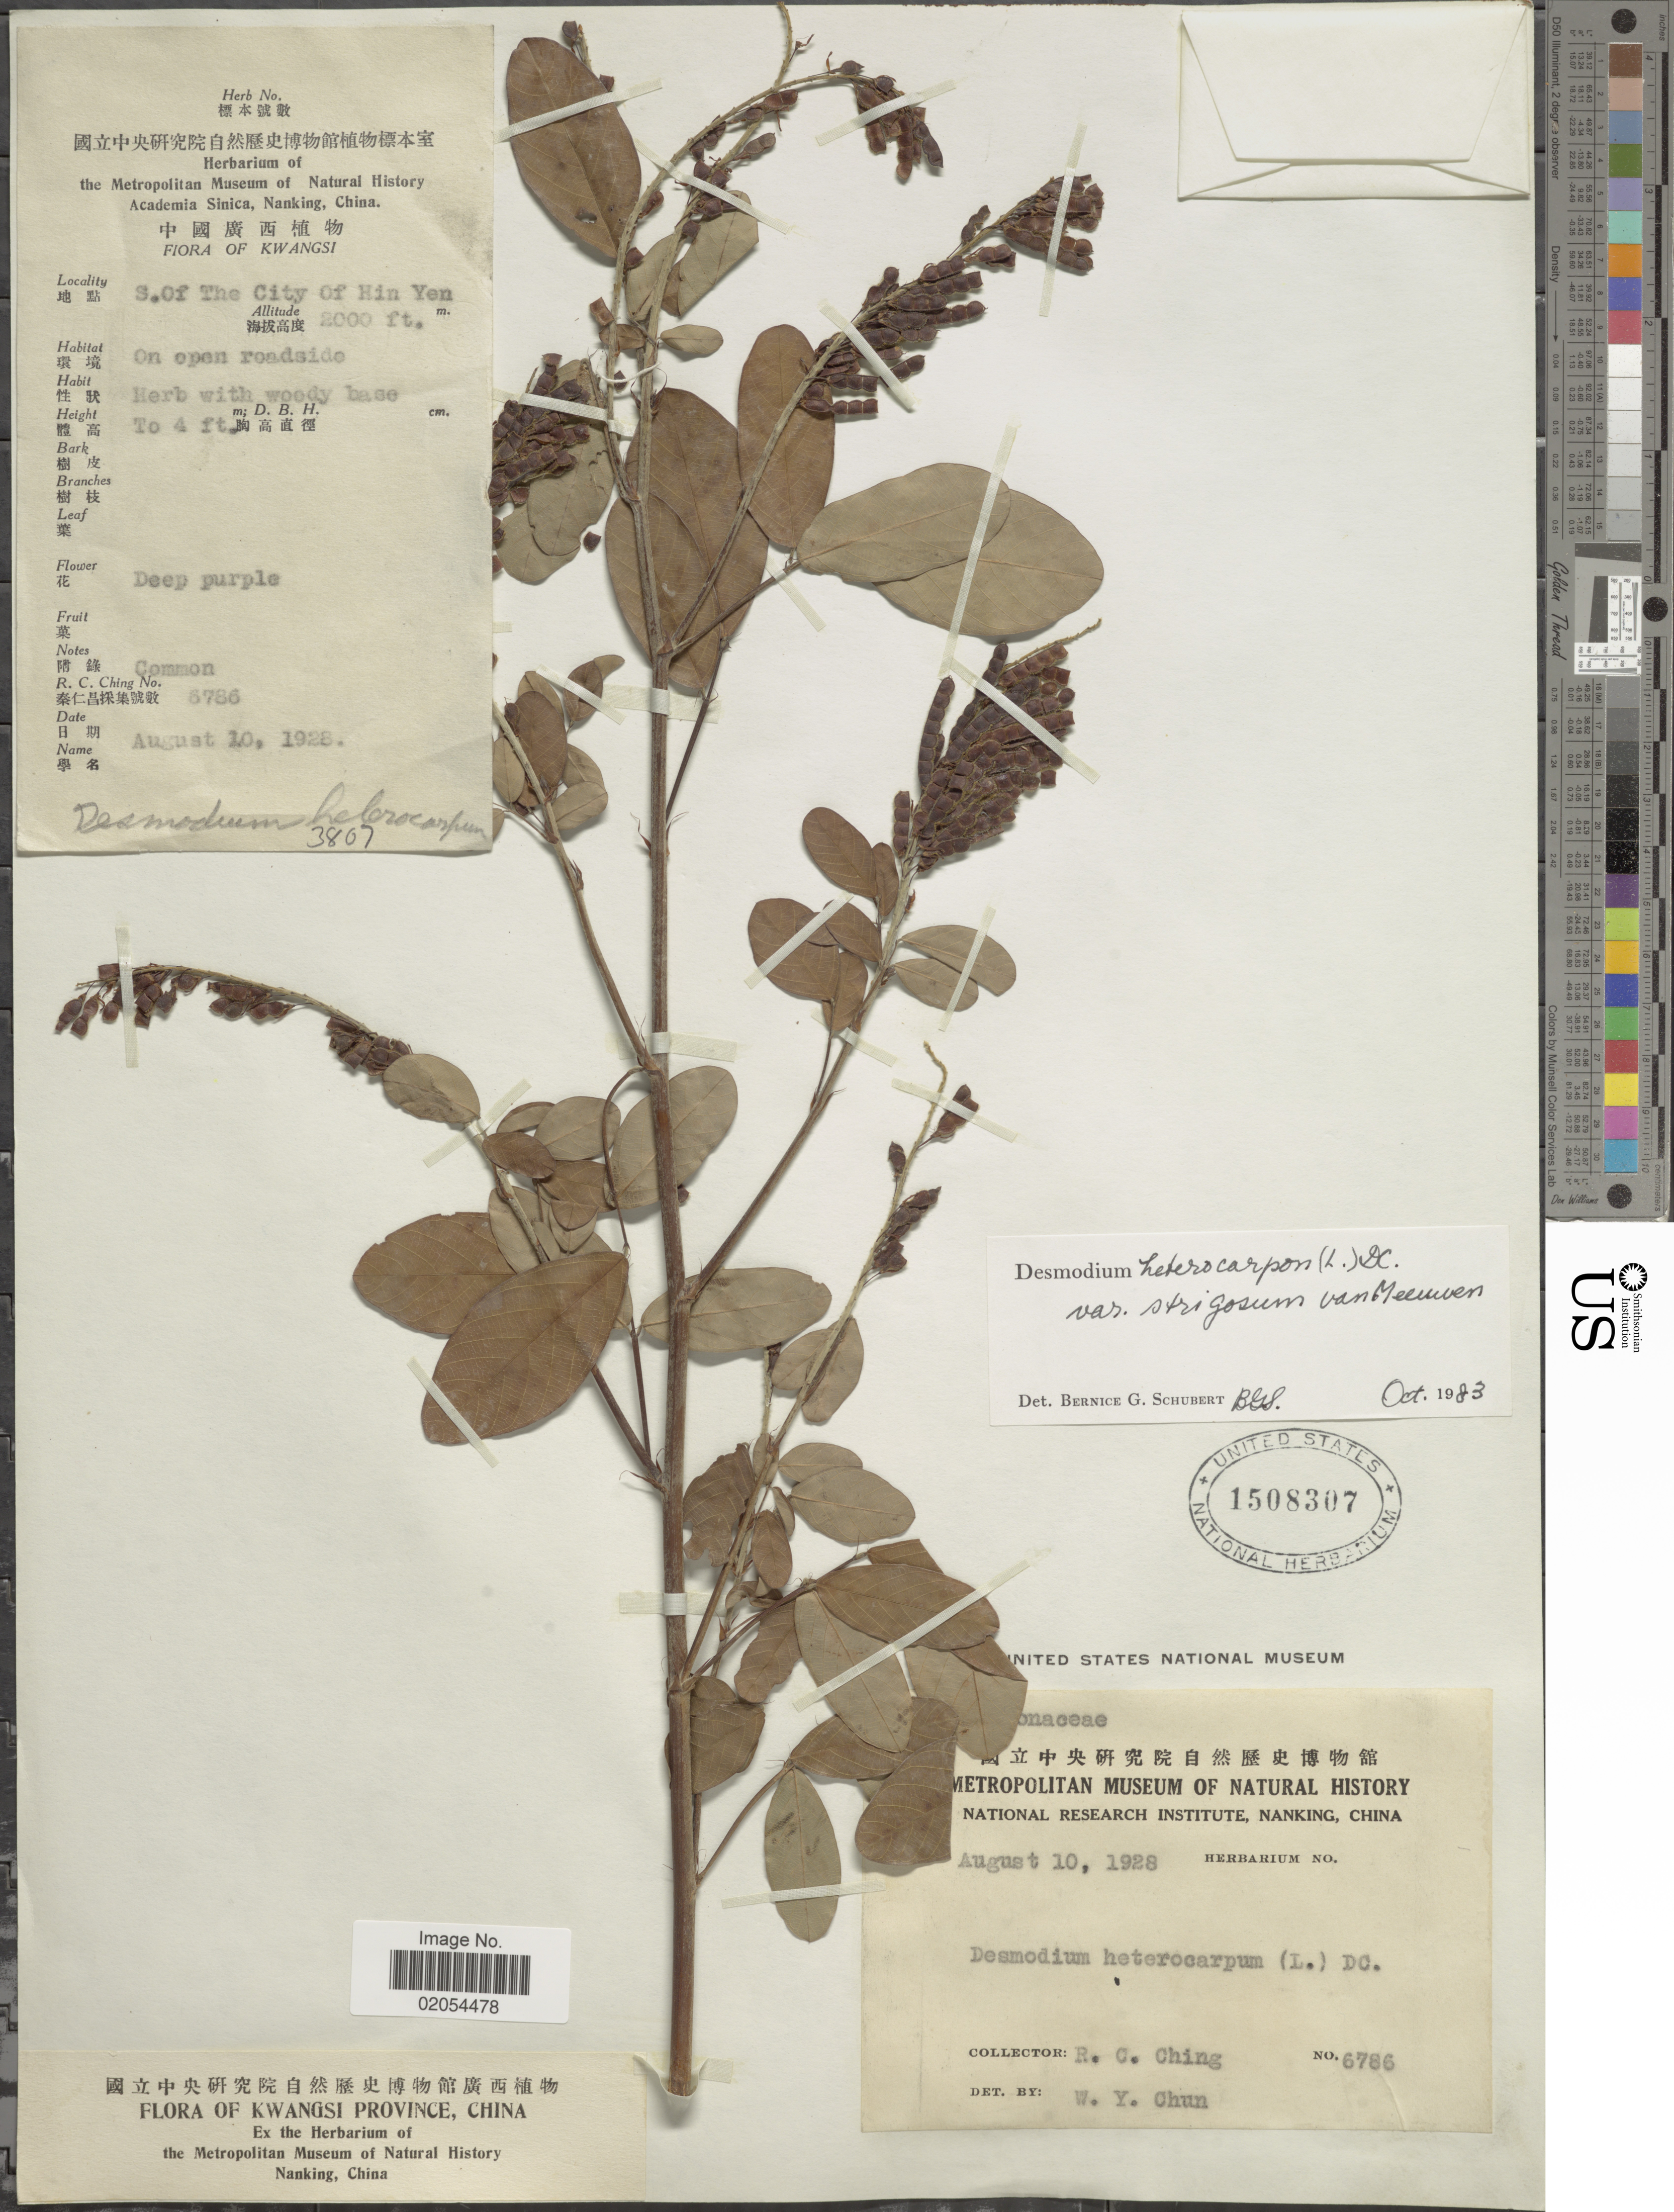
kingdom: Plantae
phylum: Tracheophyta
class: Magnoliopsida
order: Fabales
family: Fabaceae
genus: Grona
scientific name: Grona heterocarpos var. strigosa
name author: (Meeuwen) H. Ohashi & K. Ohashi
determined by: Strong, Mark T., (BOT), Smithsonian Institution - National Museum of Natural History (UNITED STATES)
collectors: R. C. Ching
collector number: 6766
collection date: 1928-08-10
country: China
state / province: Guangxi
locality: Kwangsi, S. of The City of Hin Yen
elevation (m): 610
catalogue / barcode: US 1508307